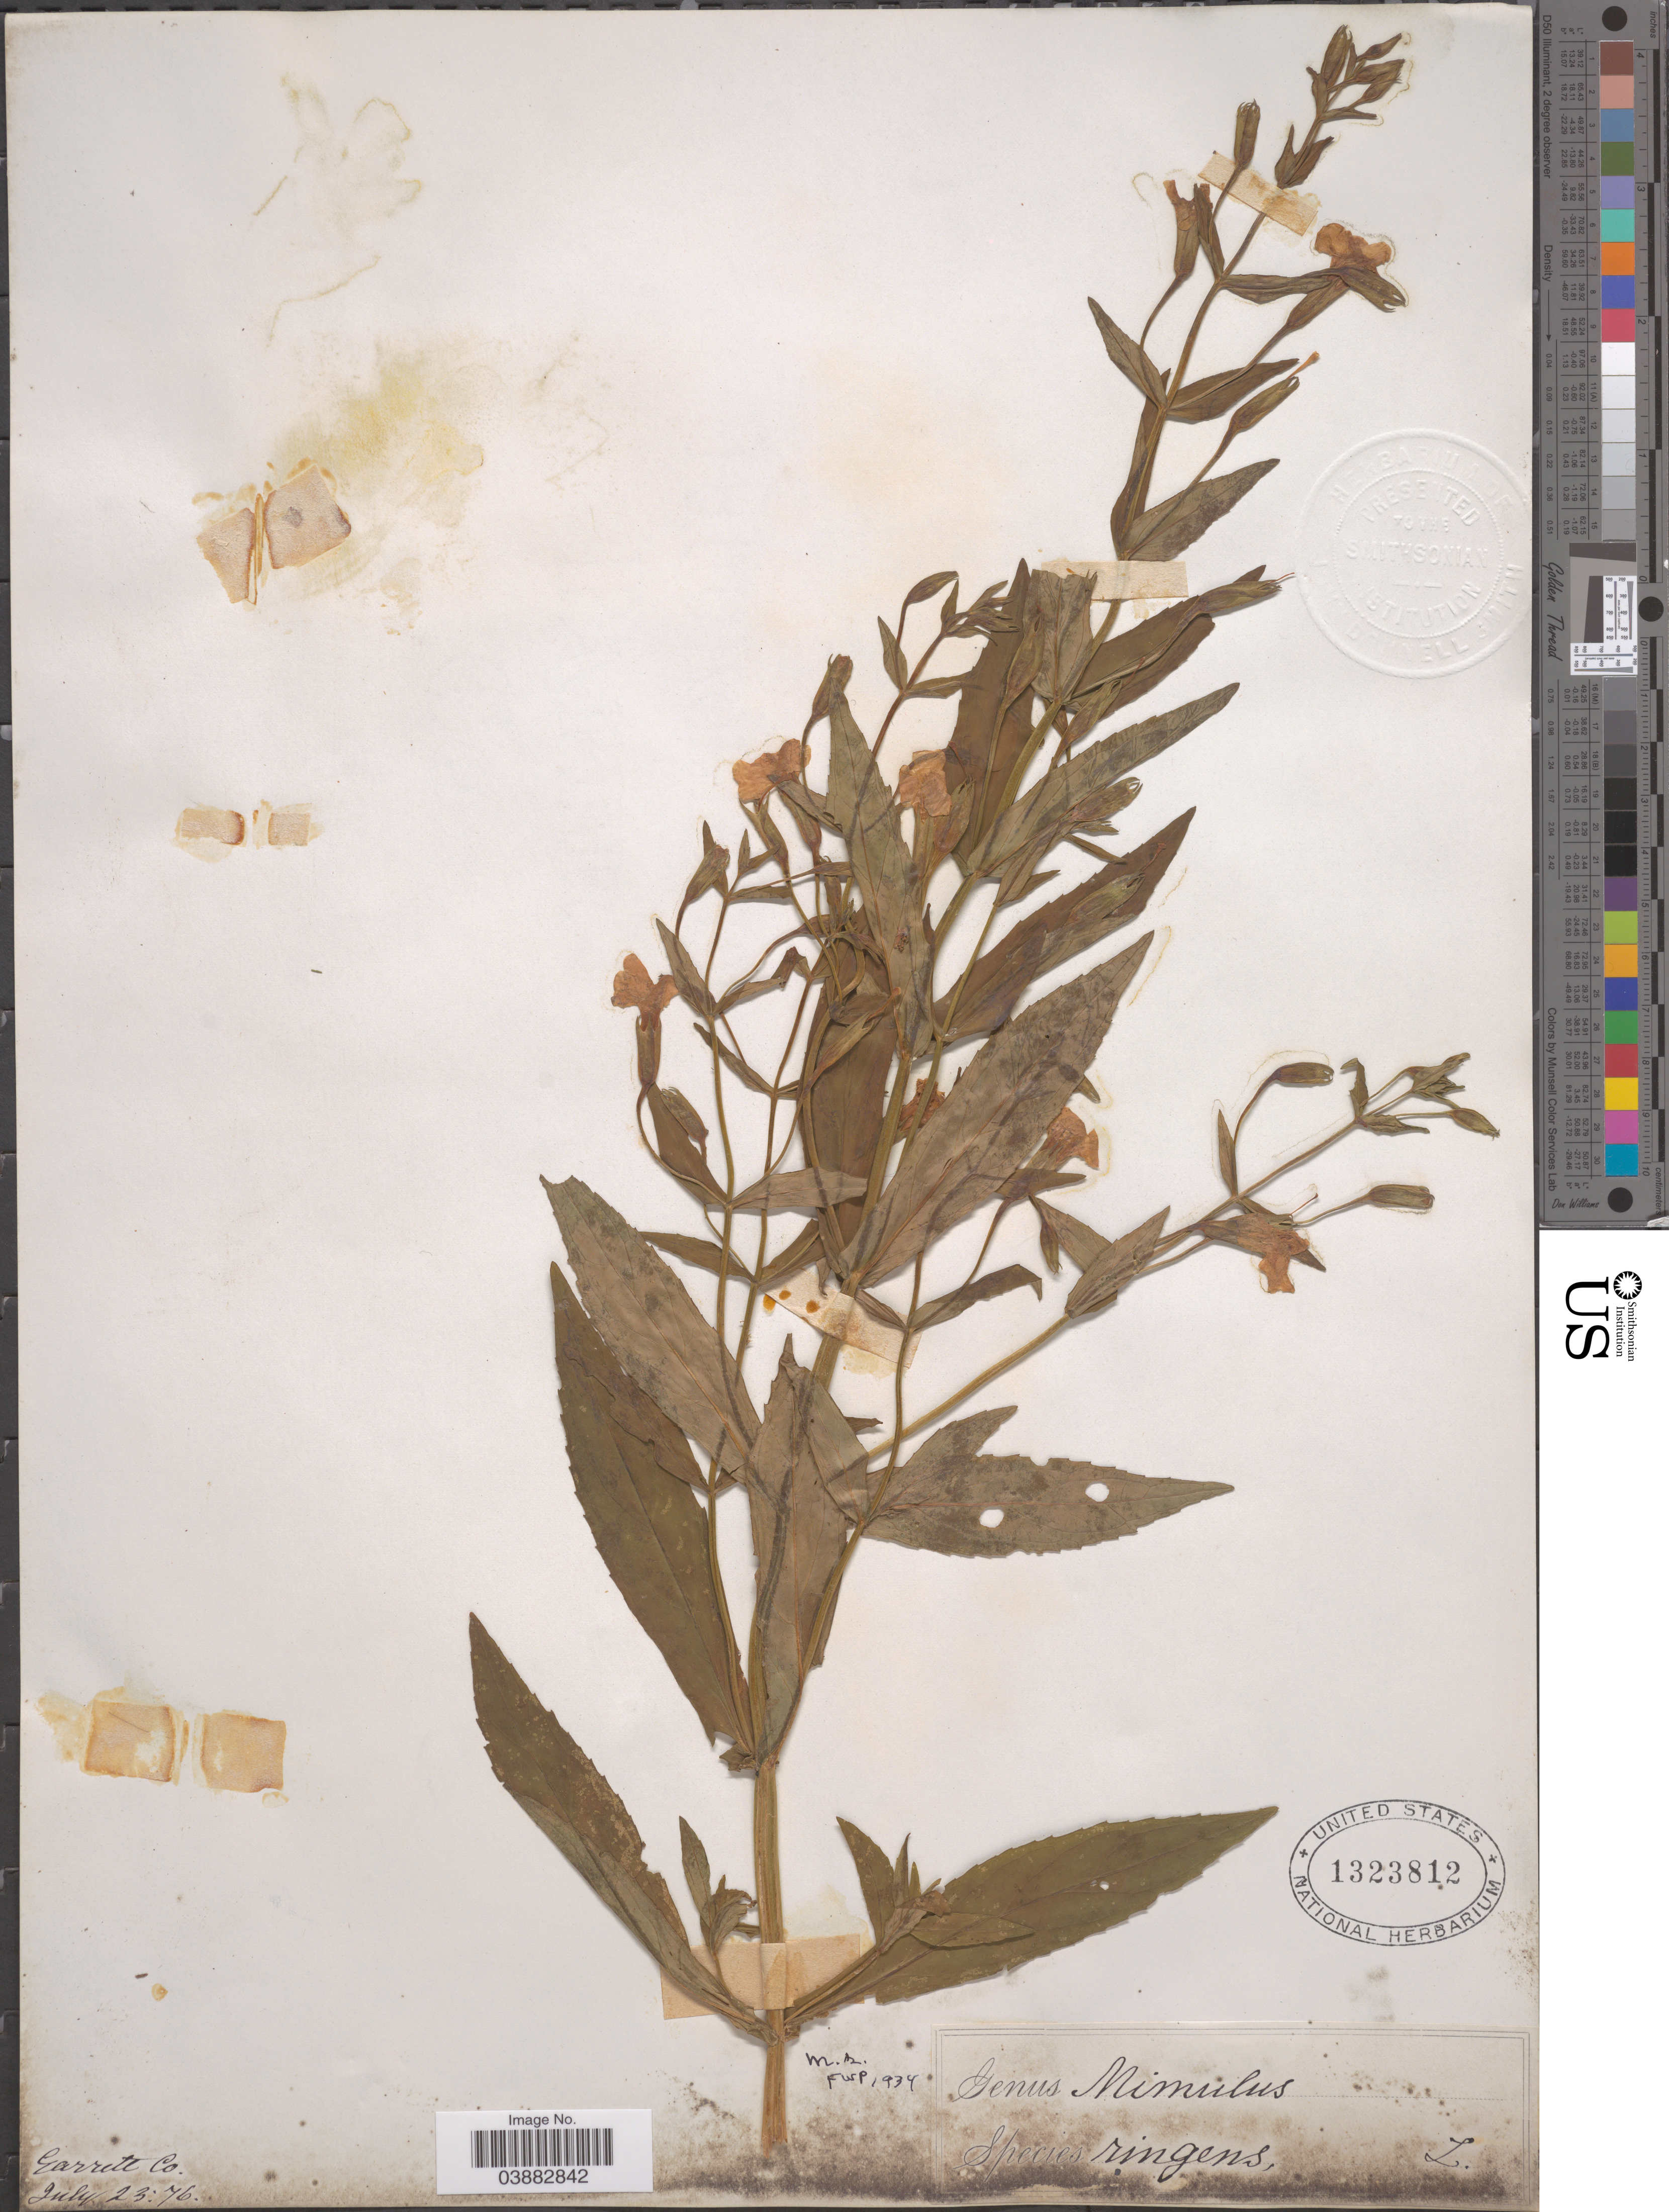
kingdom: Plantae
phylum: Tracheophyta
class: Magnoliopsida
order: Lamiales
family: Phrymaceae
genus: Mimulus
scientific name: Mimulus ringens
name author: L.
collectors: J. Donnell Smith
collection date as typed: Transcribed d/m/y: 23/7/76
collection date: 1876-07-23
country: United States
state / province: Maryland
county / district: Garrett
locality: Garrett Co.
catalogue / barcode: US 1323812